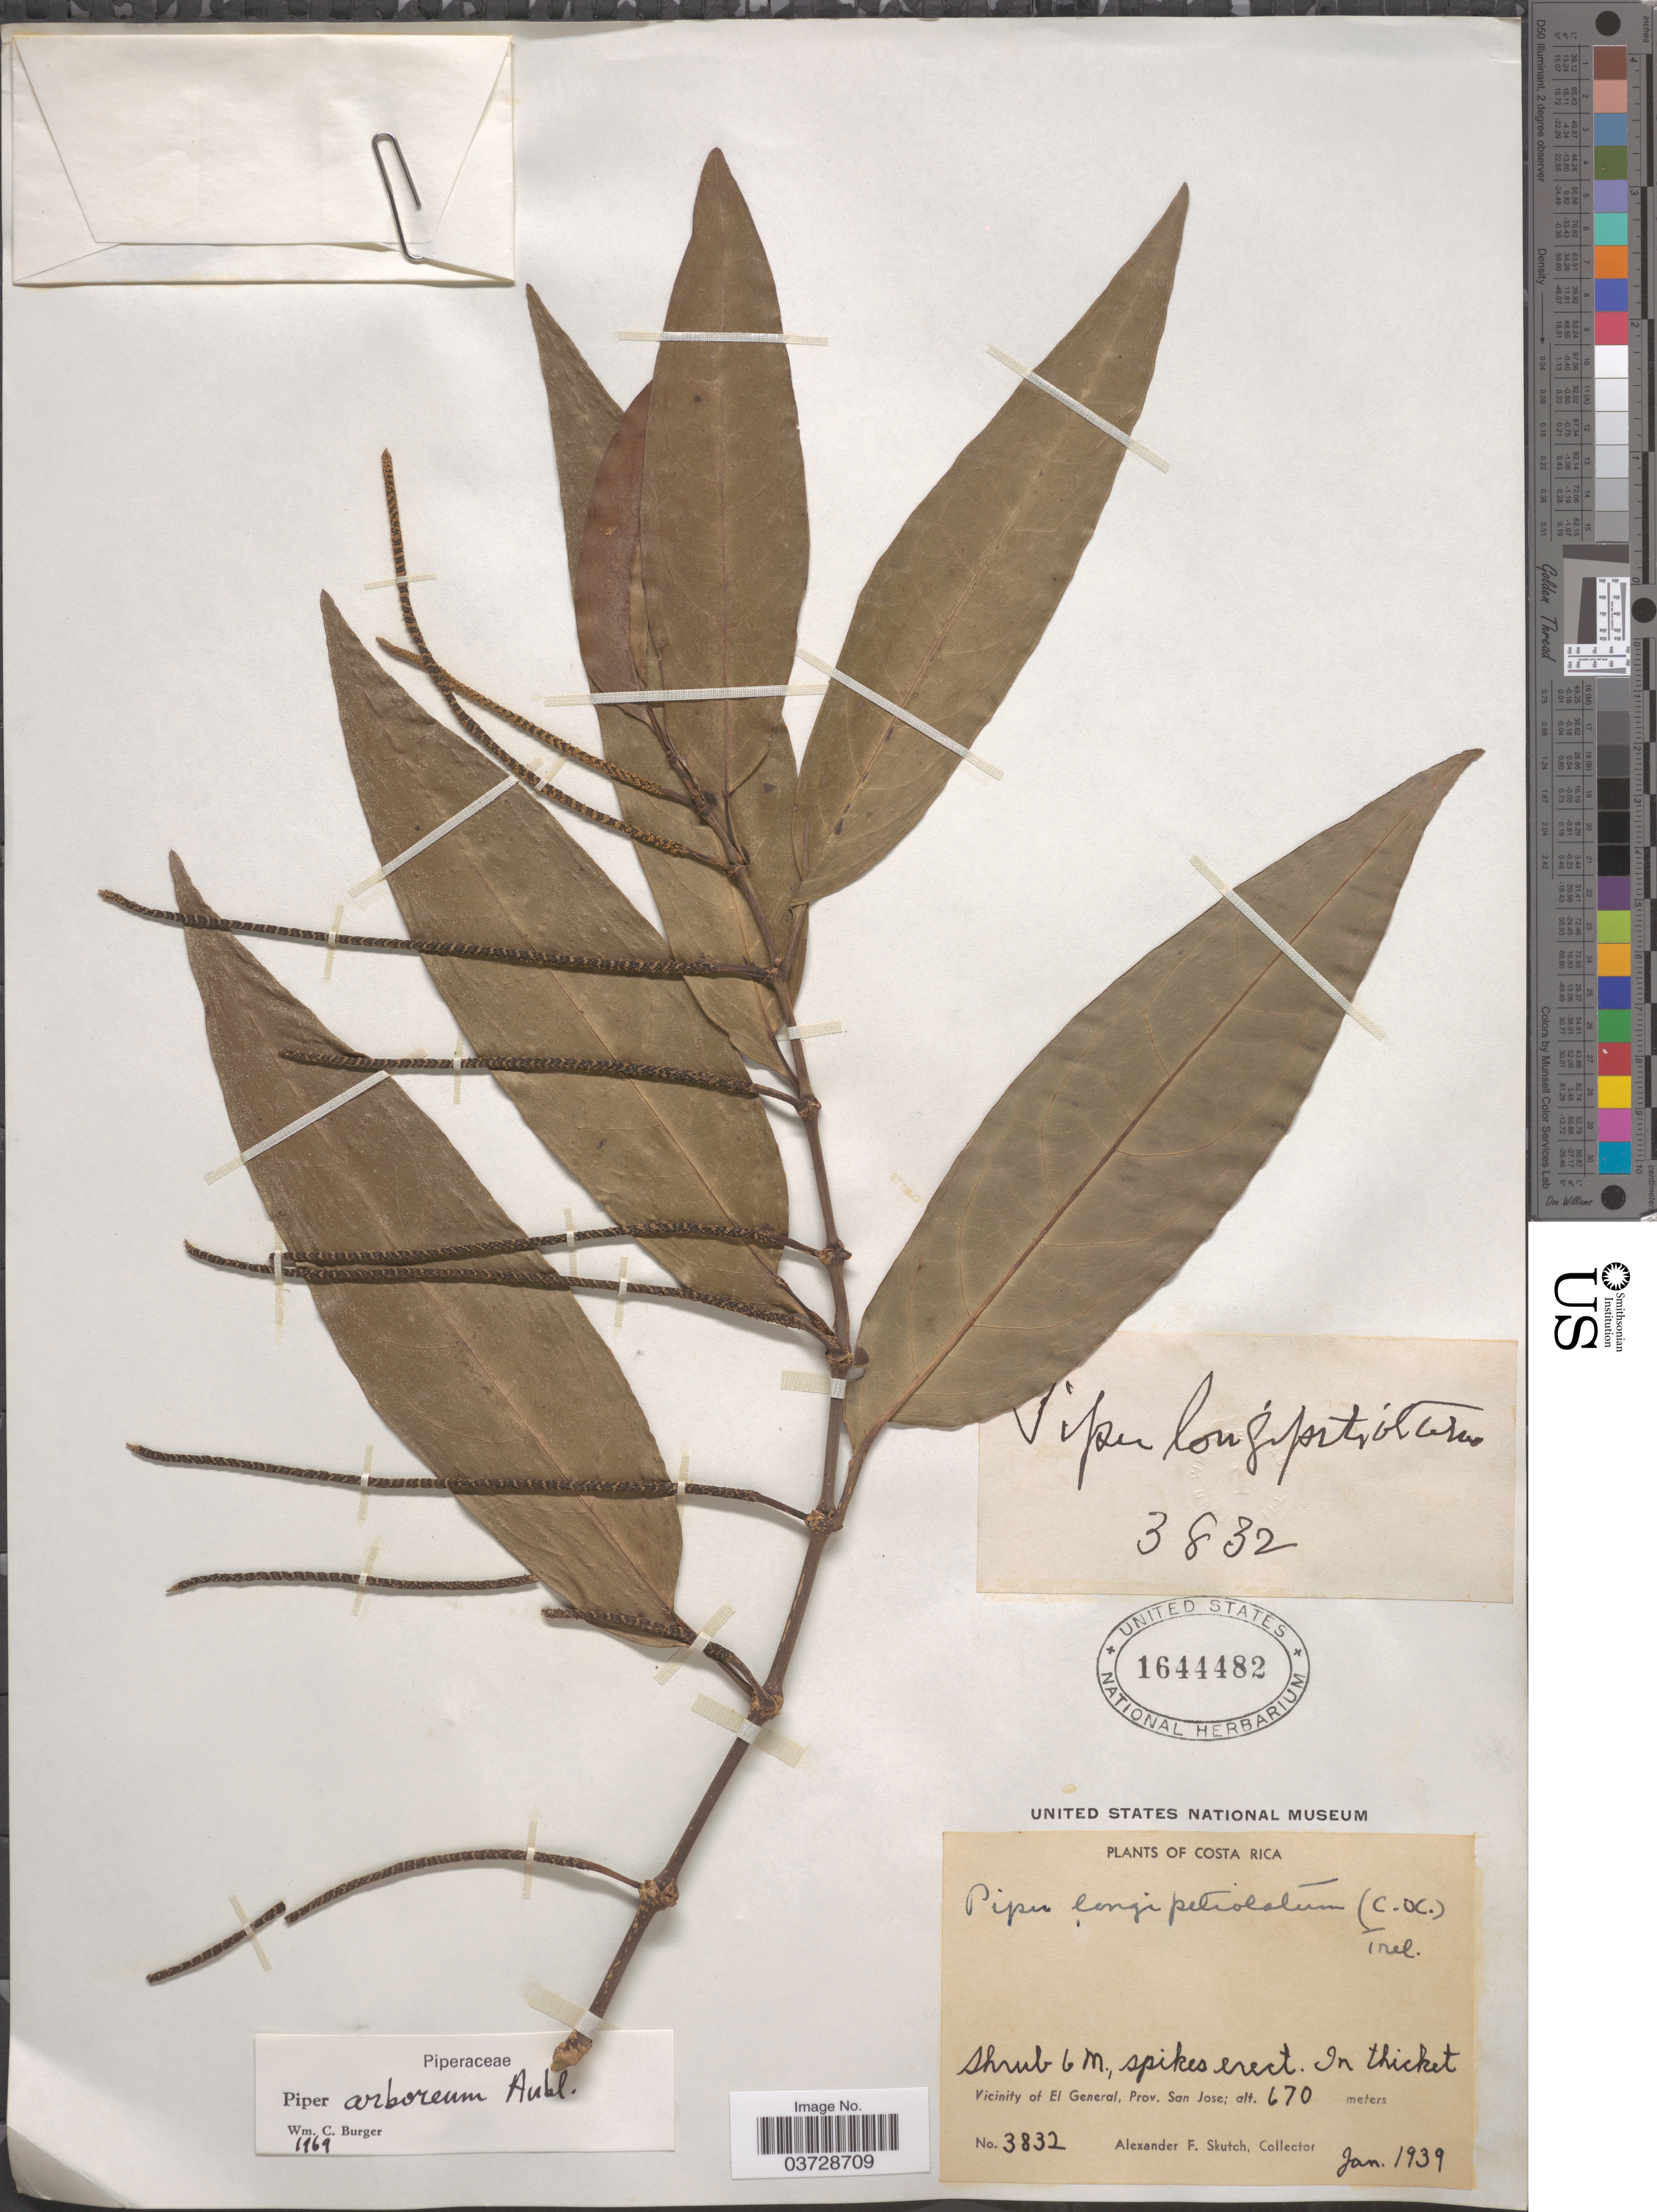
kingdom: Plantae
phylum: Tracheophyta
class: Magnoliopsida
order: Piperales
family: Piperaceae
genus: Piper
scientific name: Piper arboreum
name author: Aubl.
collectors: A. F. Skutch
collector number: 3832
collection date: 1939-01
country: Costa Rica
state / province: San José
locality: Vicinity of El General.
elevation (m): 670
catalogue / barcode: US 1644482